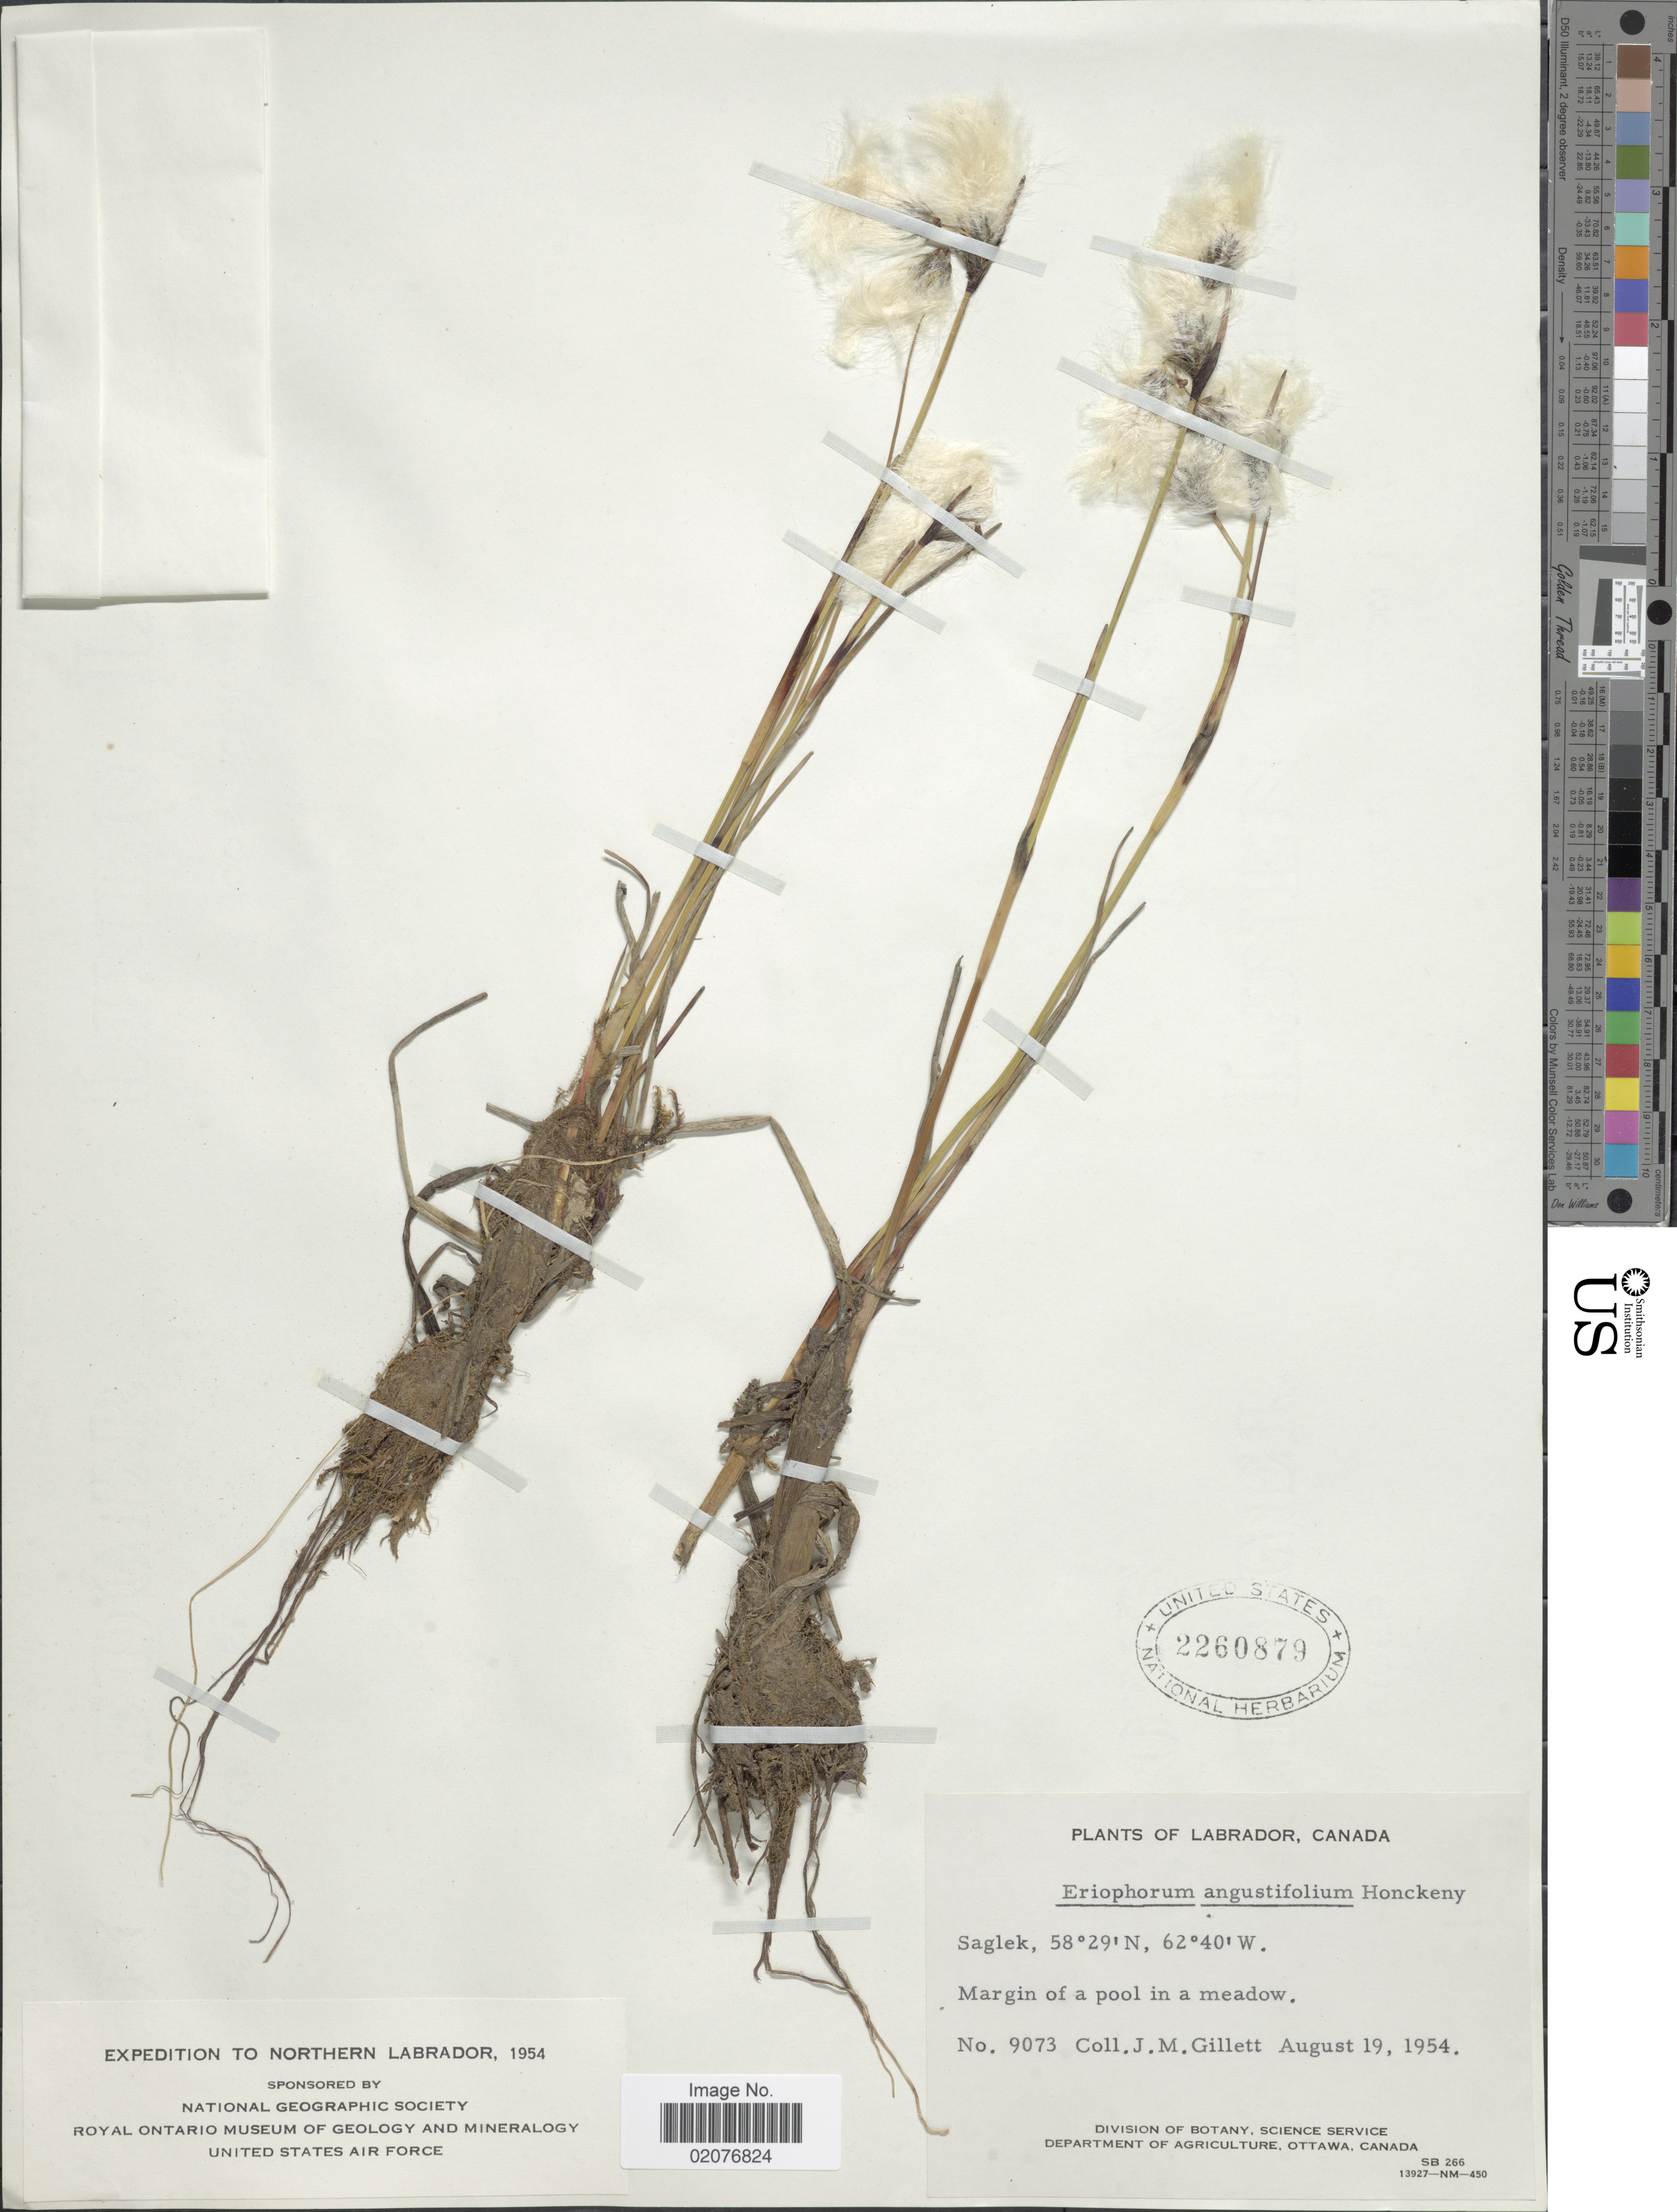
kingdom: Plantae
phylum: Tracheophyta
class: Liliopsida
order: Poales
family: Cyperaceae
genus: Eriophorum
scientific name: Eriophorum angustifolium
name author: Honck.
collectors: J. M. Gillett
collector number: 9073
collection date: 1954-08-19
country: Canada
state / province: Newfoundland and Labrador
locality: Labrador, margin of a pool in a meadow, Saglek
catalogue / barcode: US 2260879